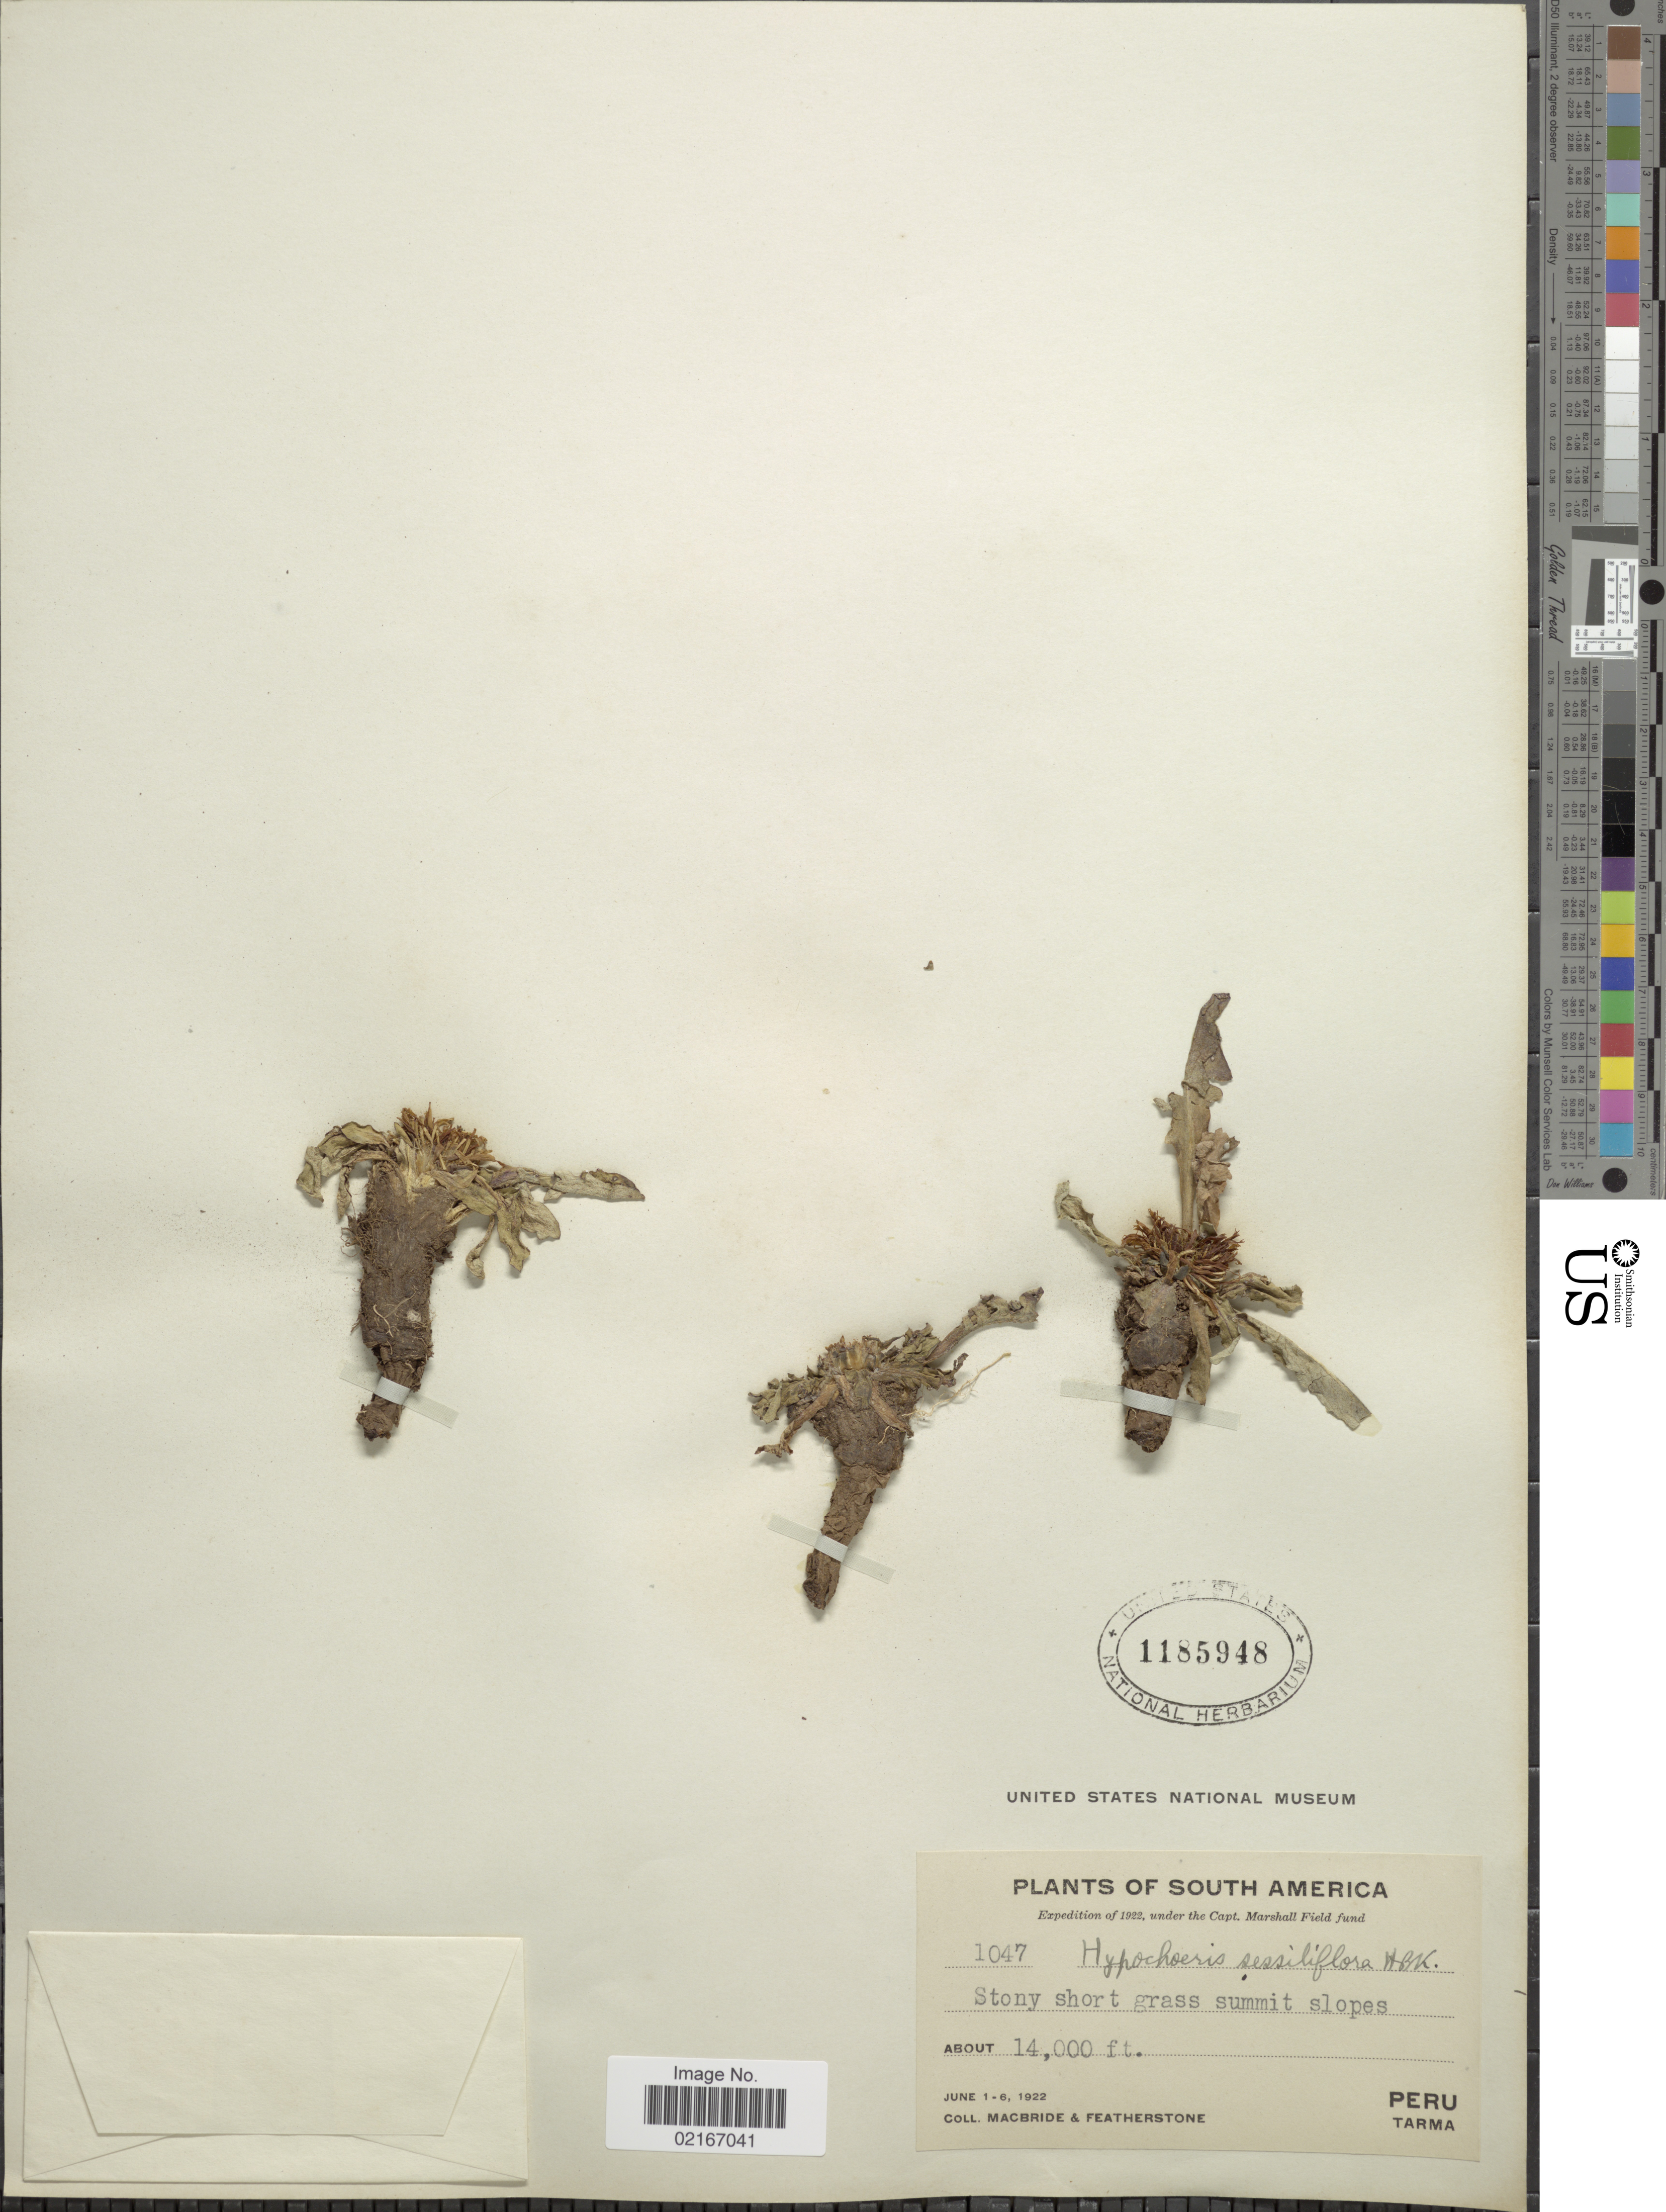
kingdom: Plantae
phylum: Tracheophyta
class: Magnoliopsida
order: Asterales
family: Asteraceae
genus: Hypochaeris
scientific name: Hypochaeris sp.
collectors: Macbride, -- & -. Featherstone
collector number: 1047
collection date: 1922-06-01/1922-06-06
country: Peru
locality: Stony short grass summit slopes, Tarma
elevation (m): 4267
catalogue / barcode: US 1185948